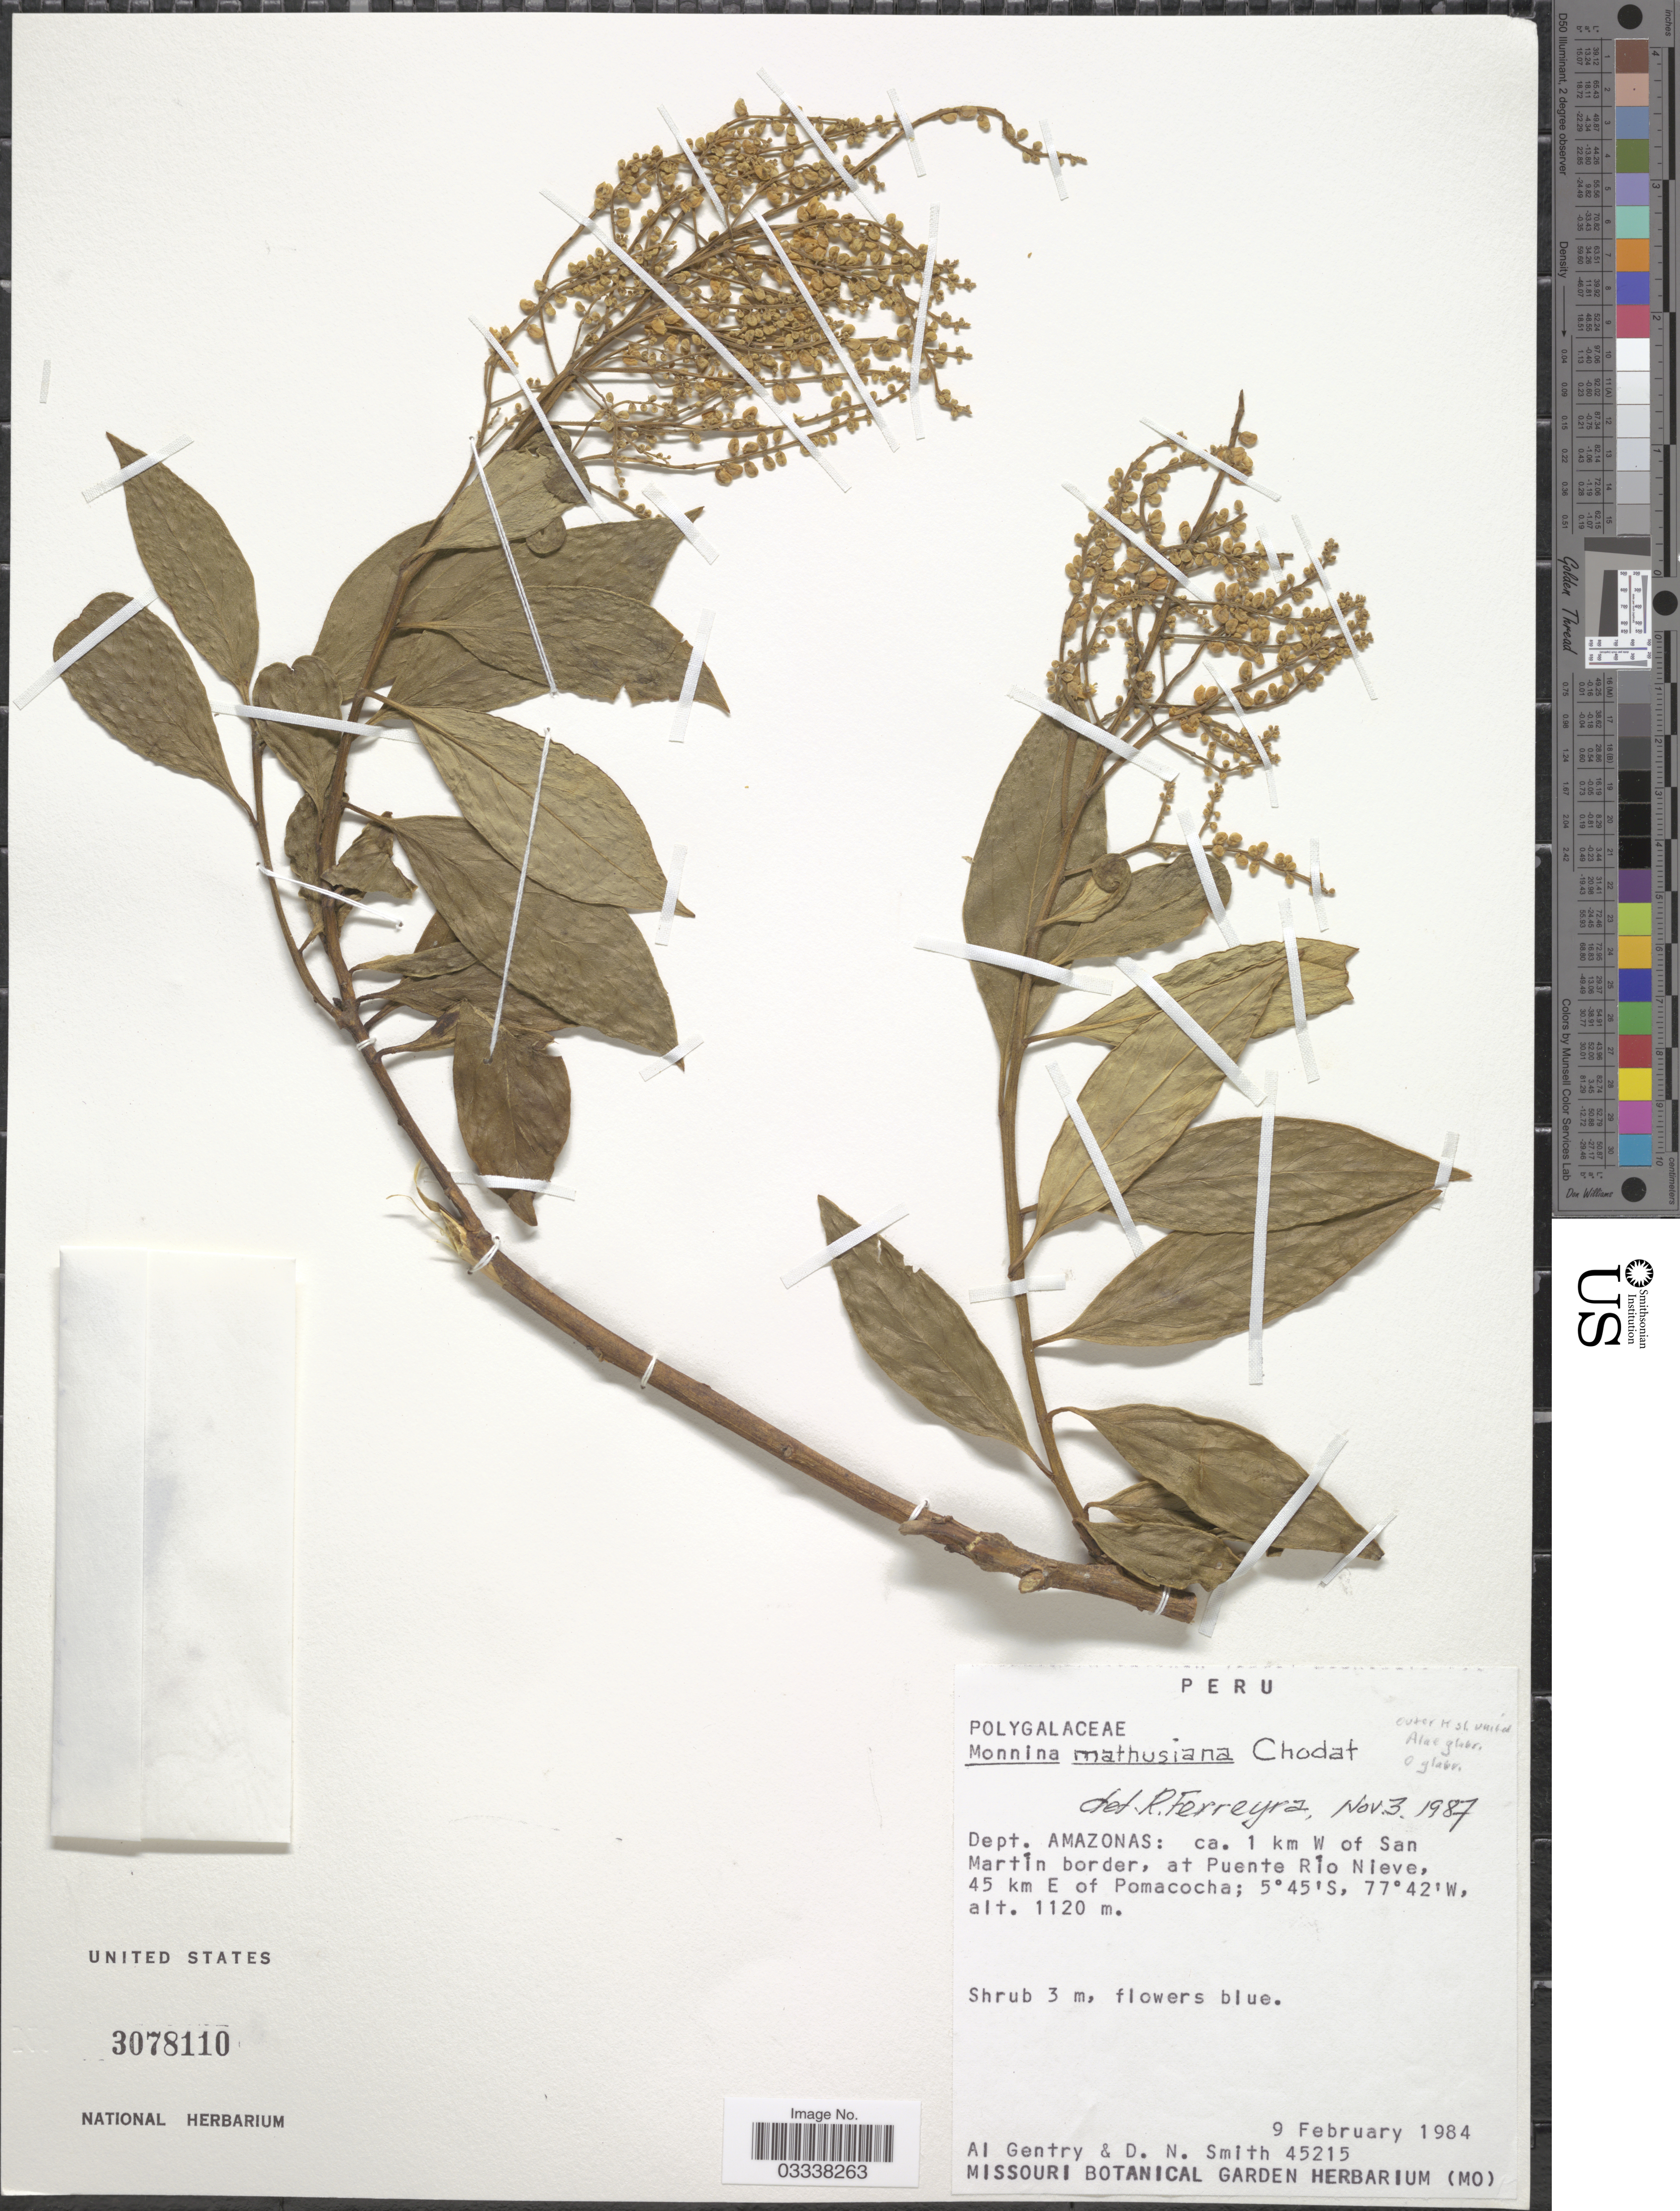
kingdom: Plantae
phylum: Tracheophyta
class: Magnoliopsida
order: Fabales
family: Polygalaceae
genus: Monnina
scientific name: Monnina mathusiana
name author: Chodat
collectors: A. H. Gentry & D. Smith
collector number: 45215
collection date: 1984-02-09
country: Peru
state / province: Amazonas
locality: Dept. Amazonas: ca. 1 km W of San Martín border, at Puente Río Nieve, 45 km E of Pomacocha.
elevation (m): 1120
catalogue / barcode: US 3078110